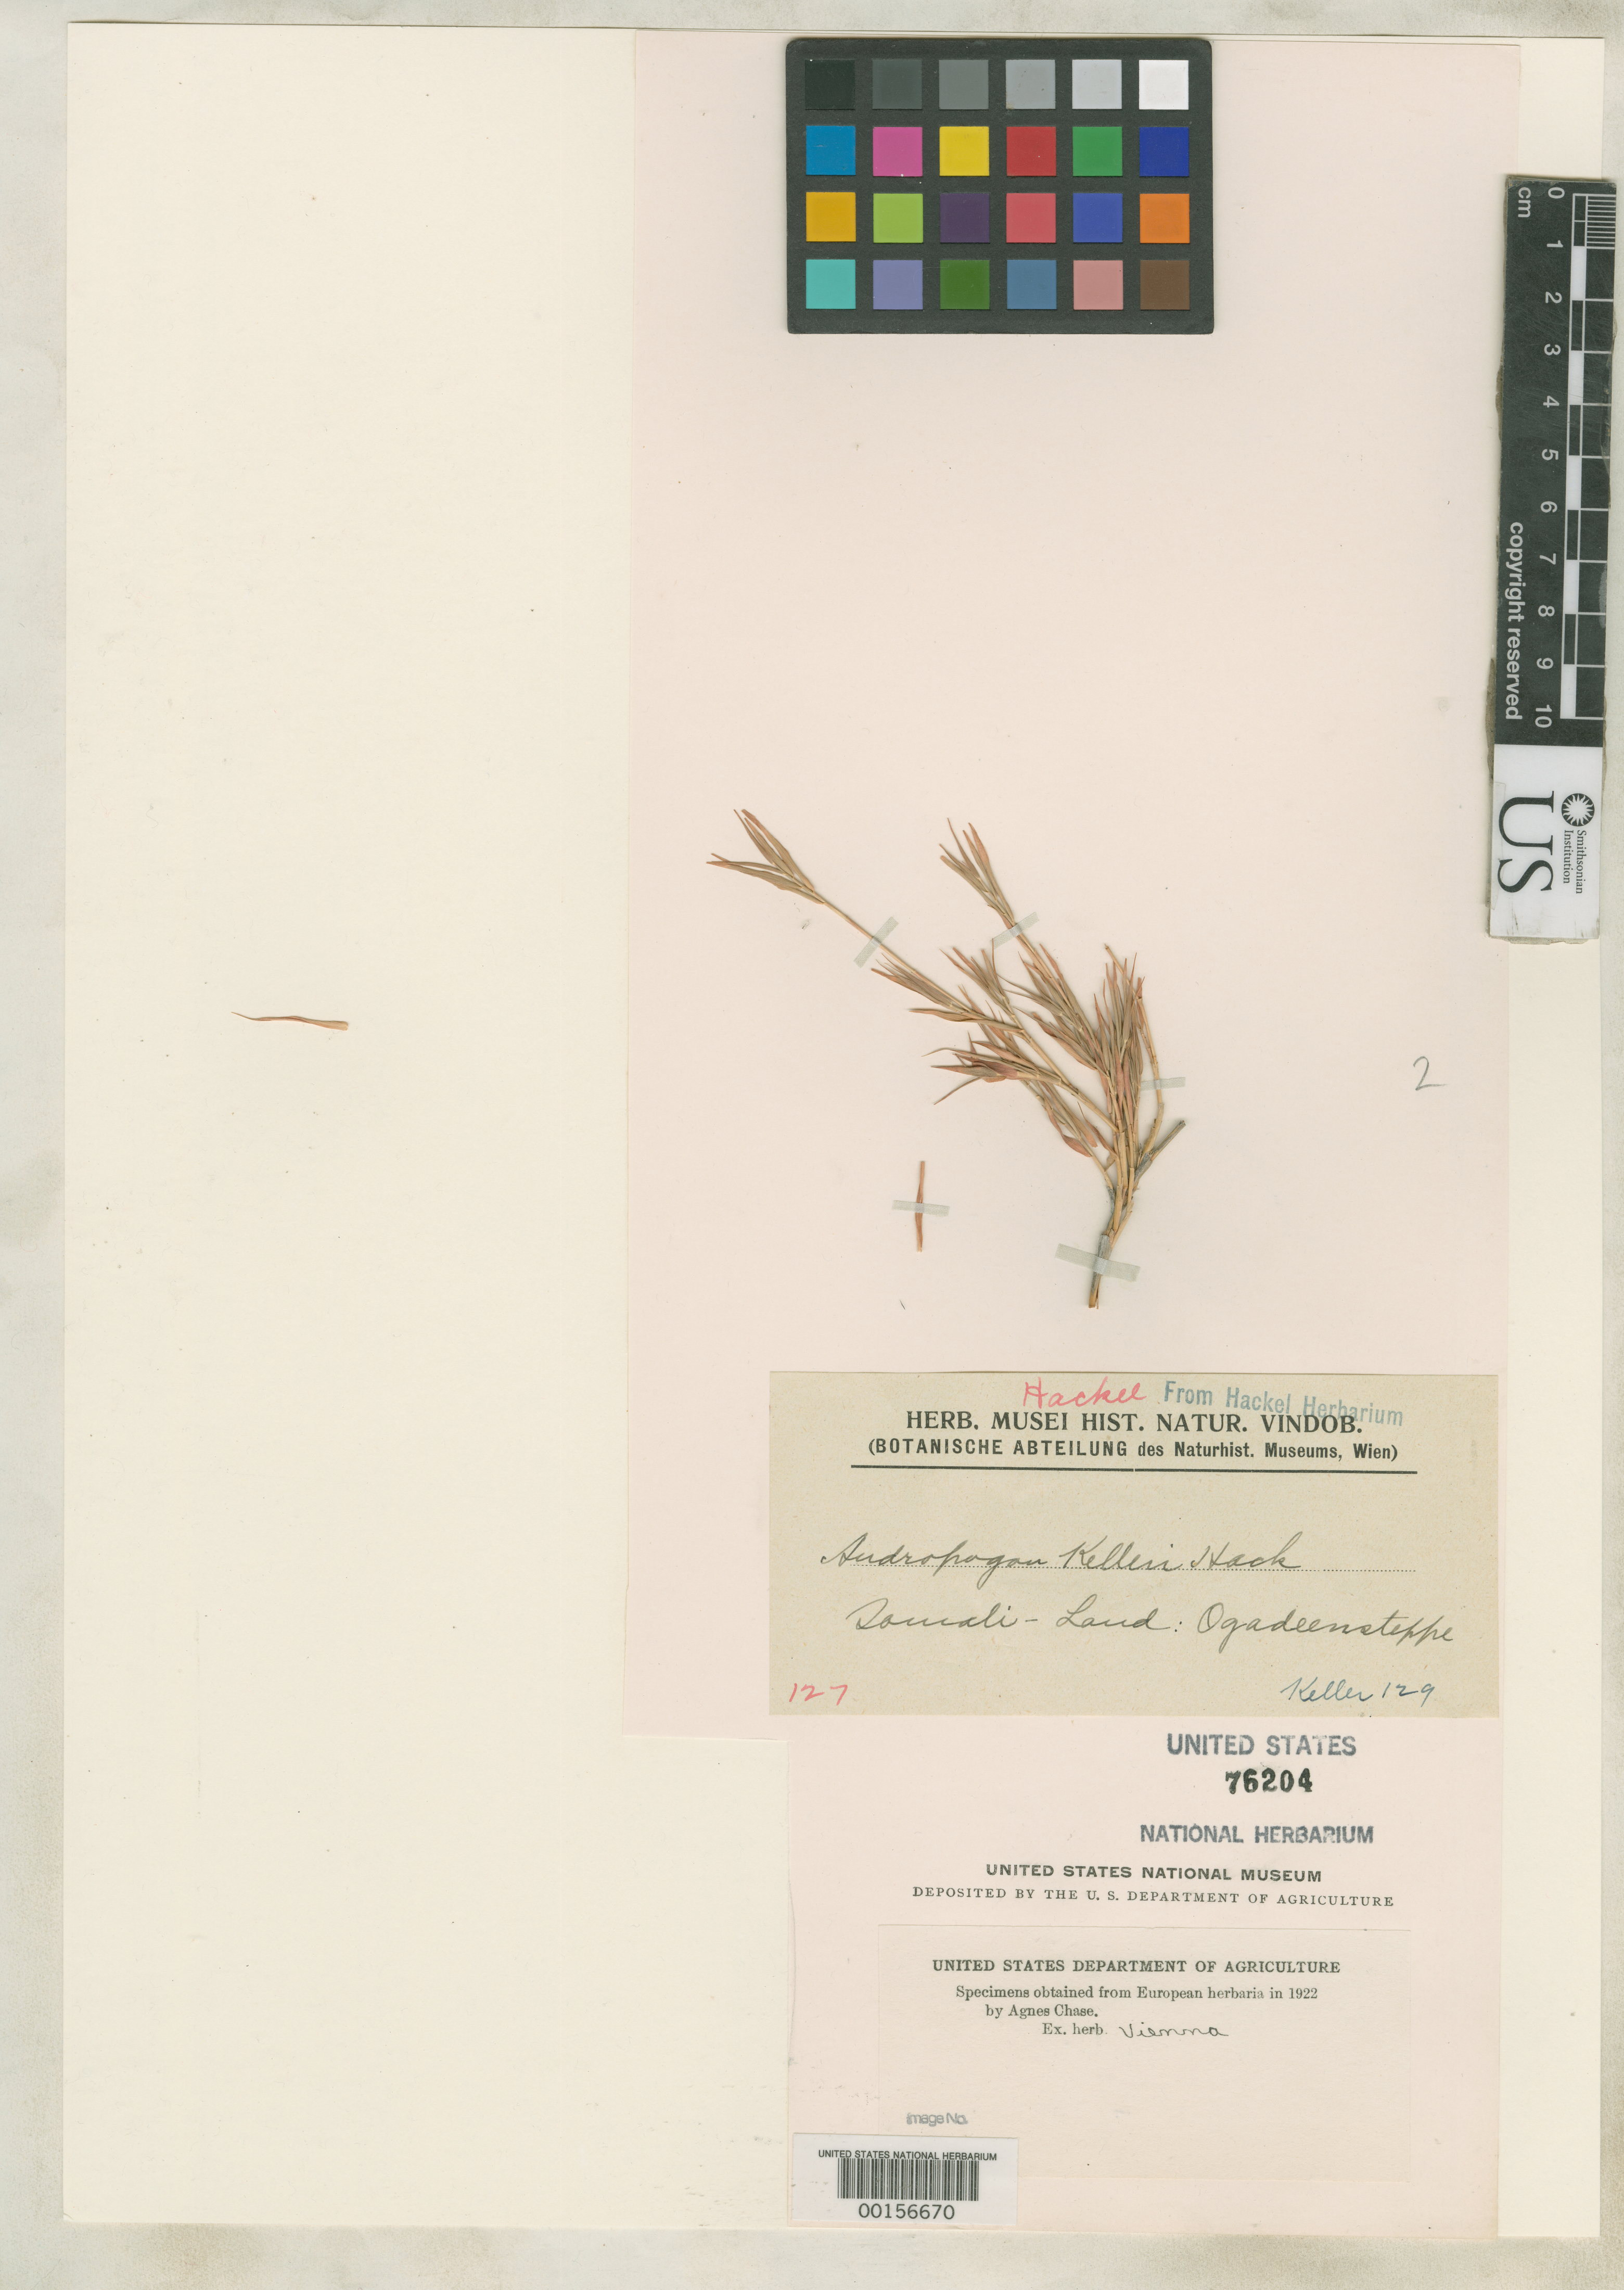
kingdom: Plantae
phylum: Tracheophyta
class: Liliopsida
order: Poales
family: Poaceae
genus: Andropogon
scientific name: Andropogon kelleri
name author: Hack. in Schinz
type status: Type Fragment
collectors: R. Keller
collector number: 129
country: Somalia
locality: Ogadeensteppe.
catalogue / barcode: US 76204